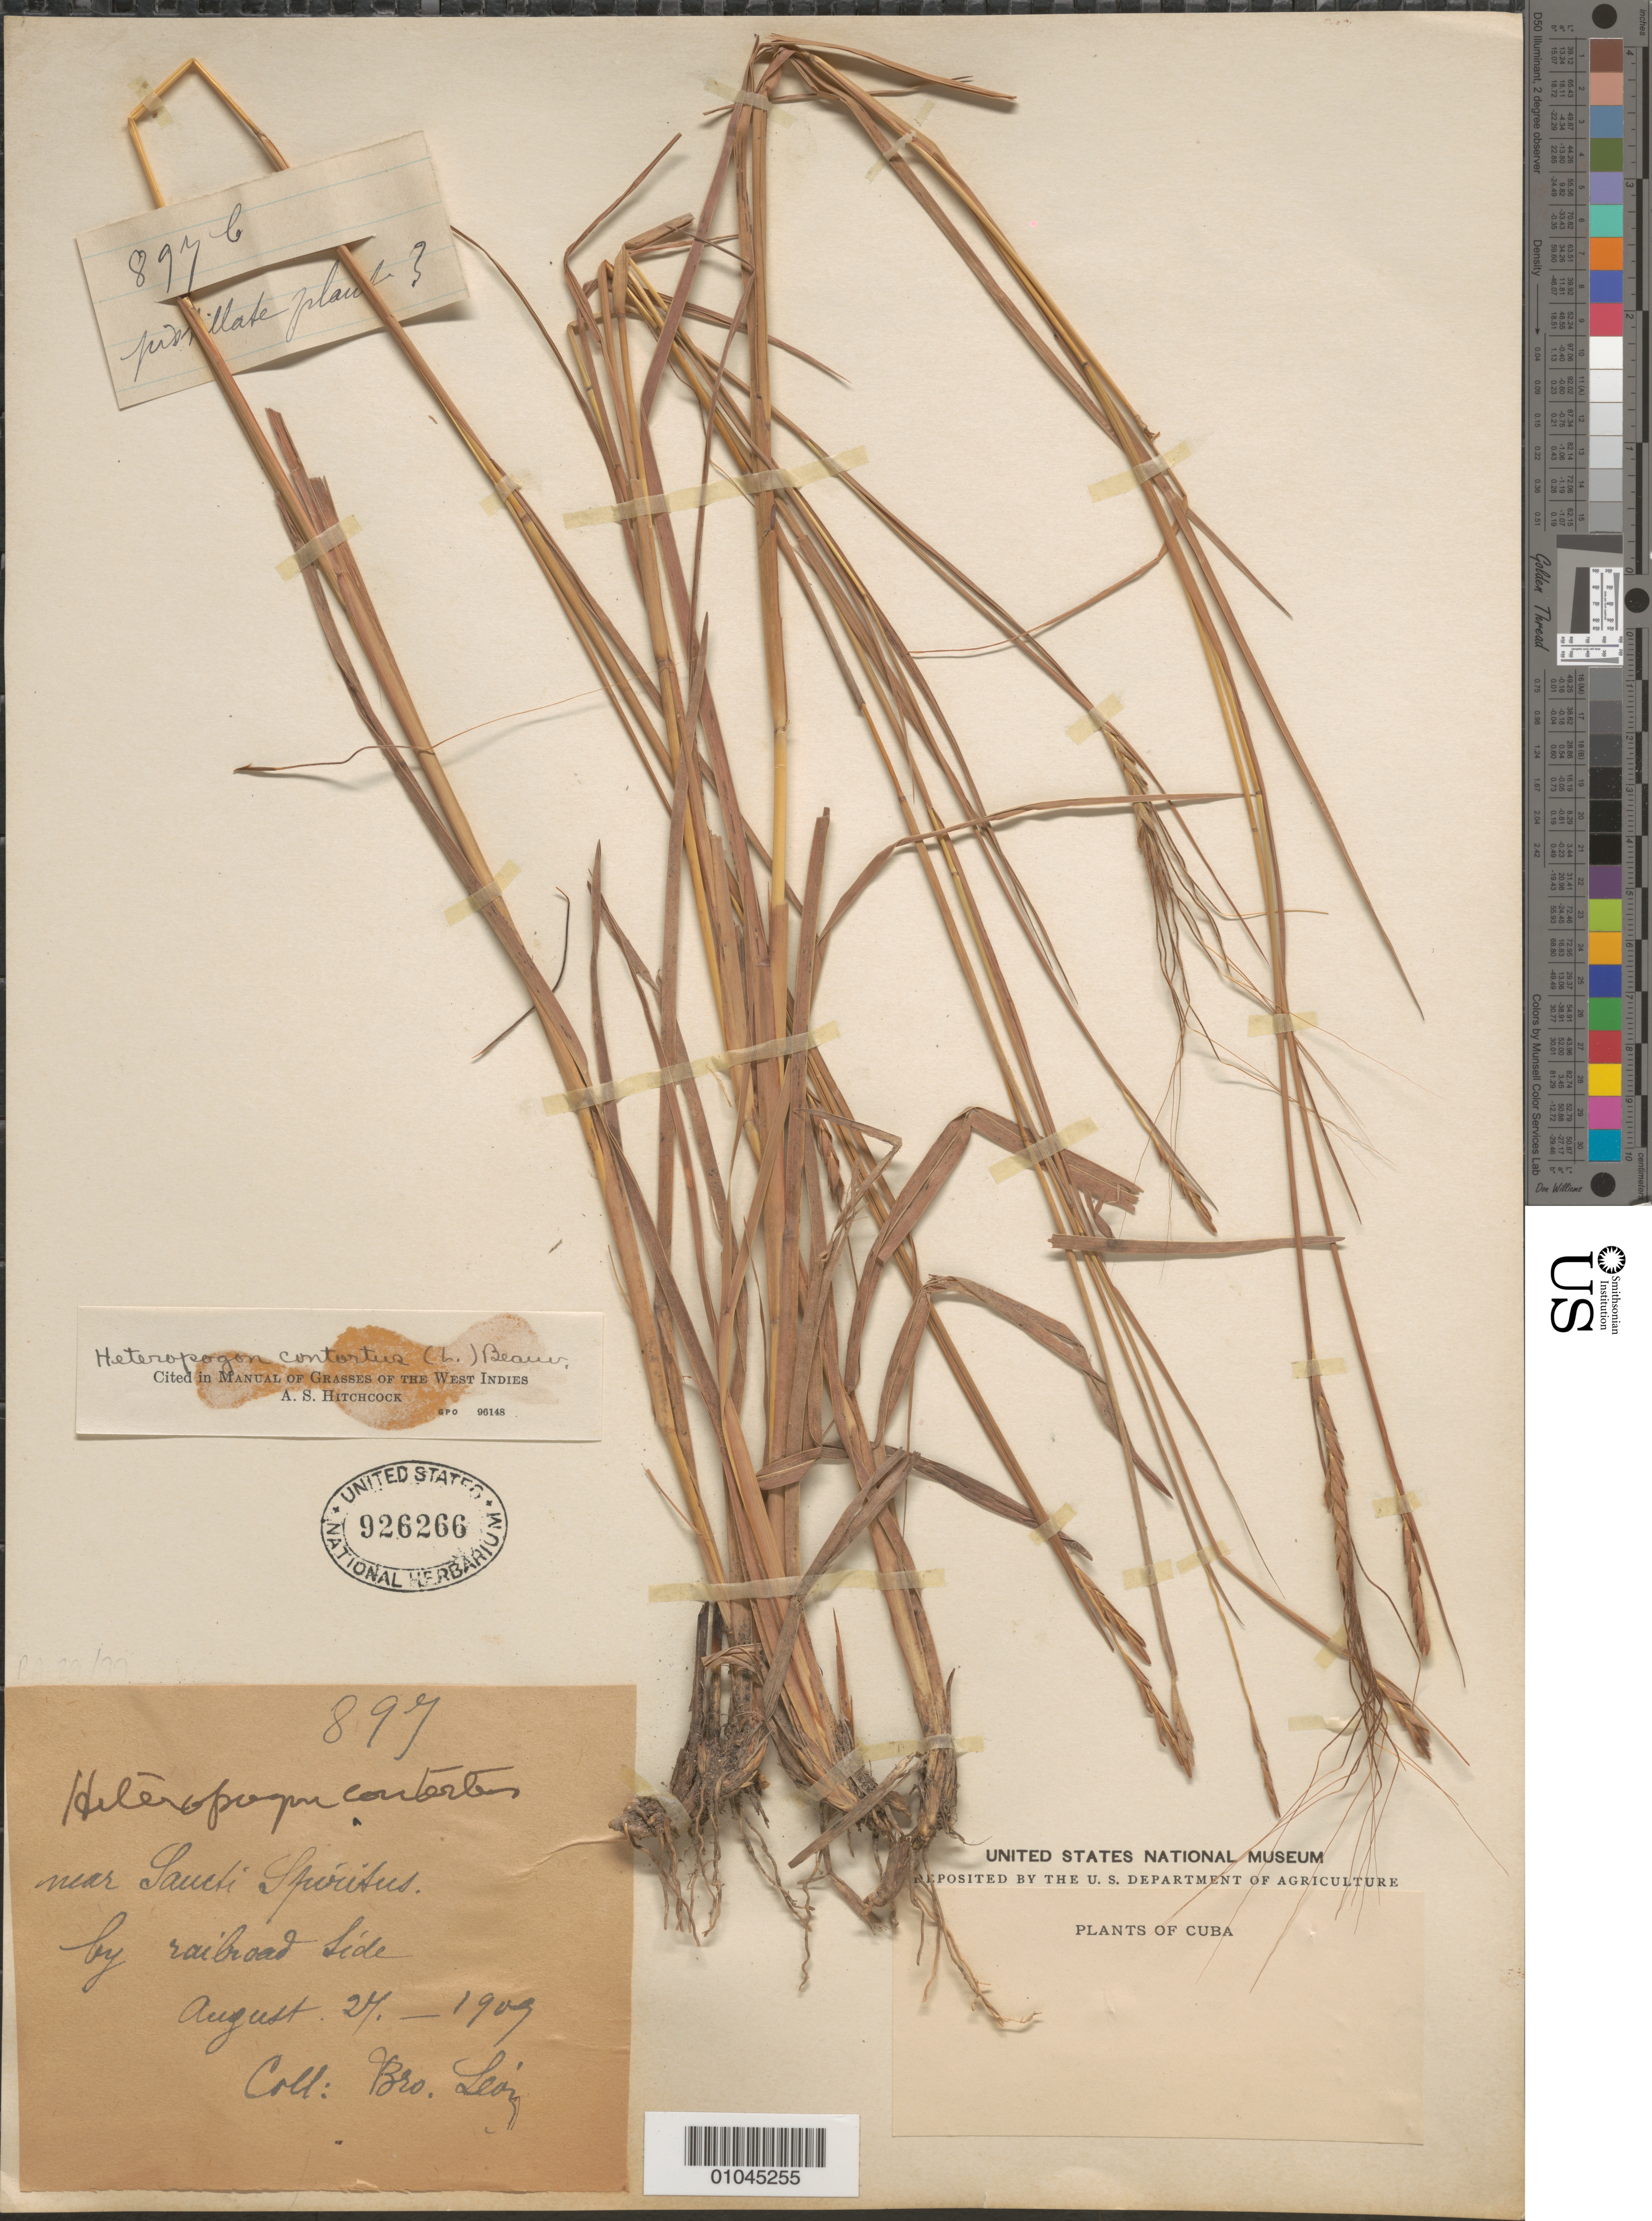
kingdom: Plantae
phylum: Tracheophyta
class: Liliopsida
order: Poales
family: Poaceae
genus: Heteropogon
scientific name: Heteropogon contortus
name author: (L.) P. Beauv. ex Roem. & Schult.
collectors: Bro. León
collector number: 897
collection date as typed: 27 Aug 1909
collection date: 1909-08-27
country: Cuba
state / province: Sancti Spiritus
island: Cuba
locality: Sancti Spiritus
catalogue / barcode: US 926266